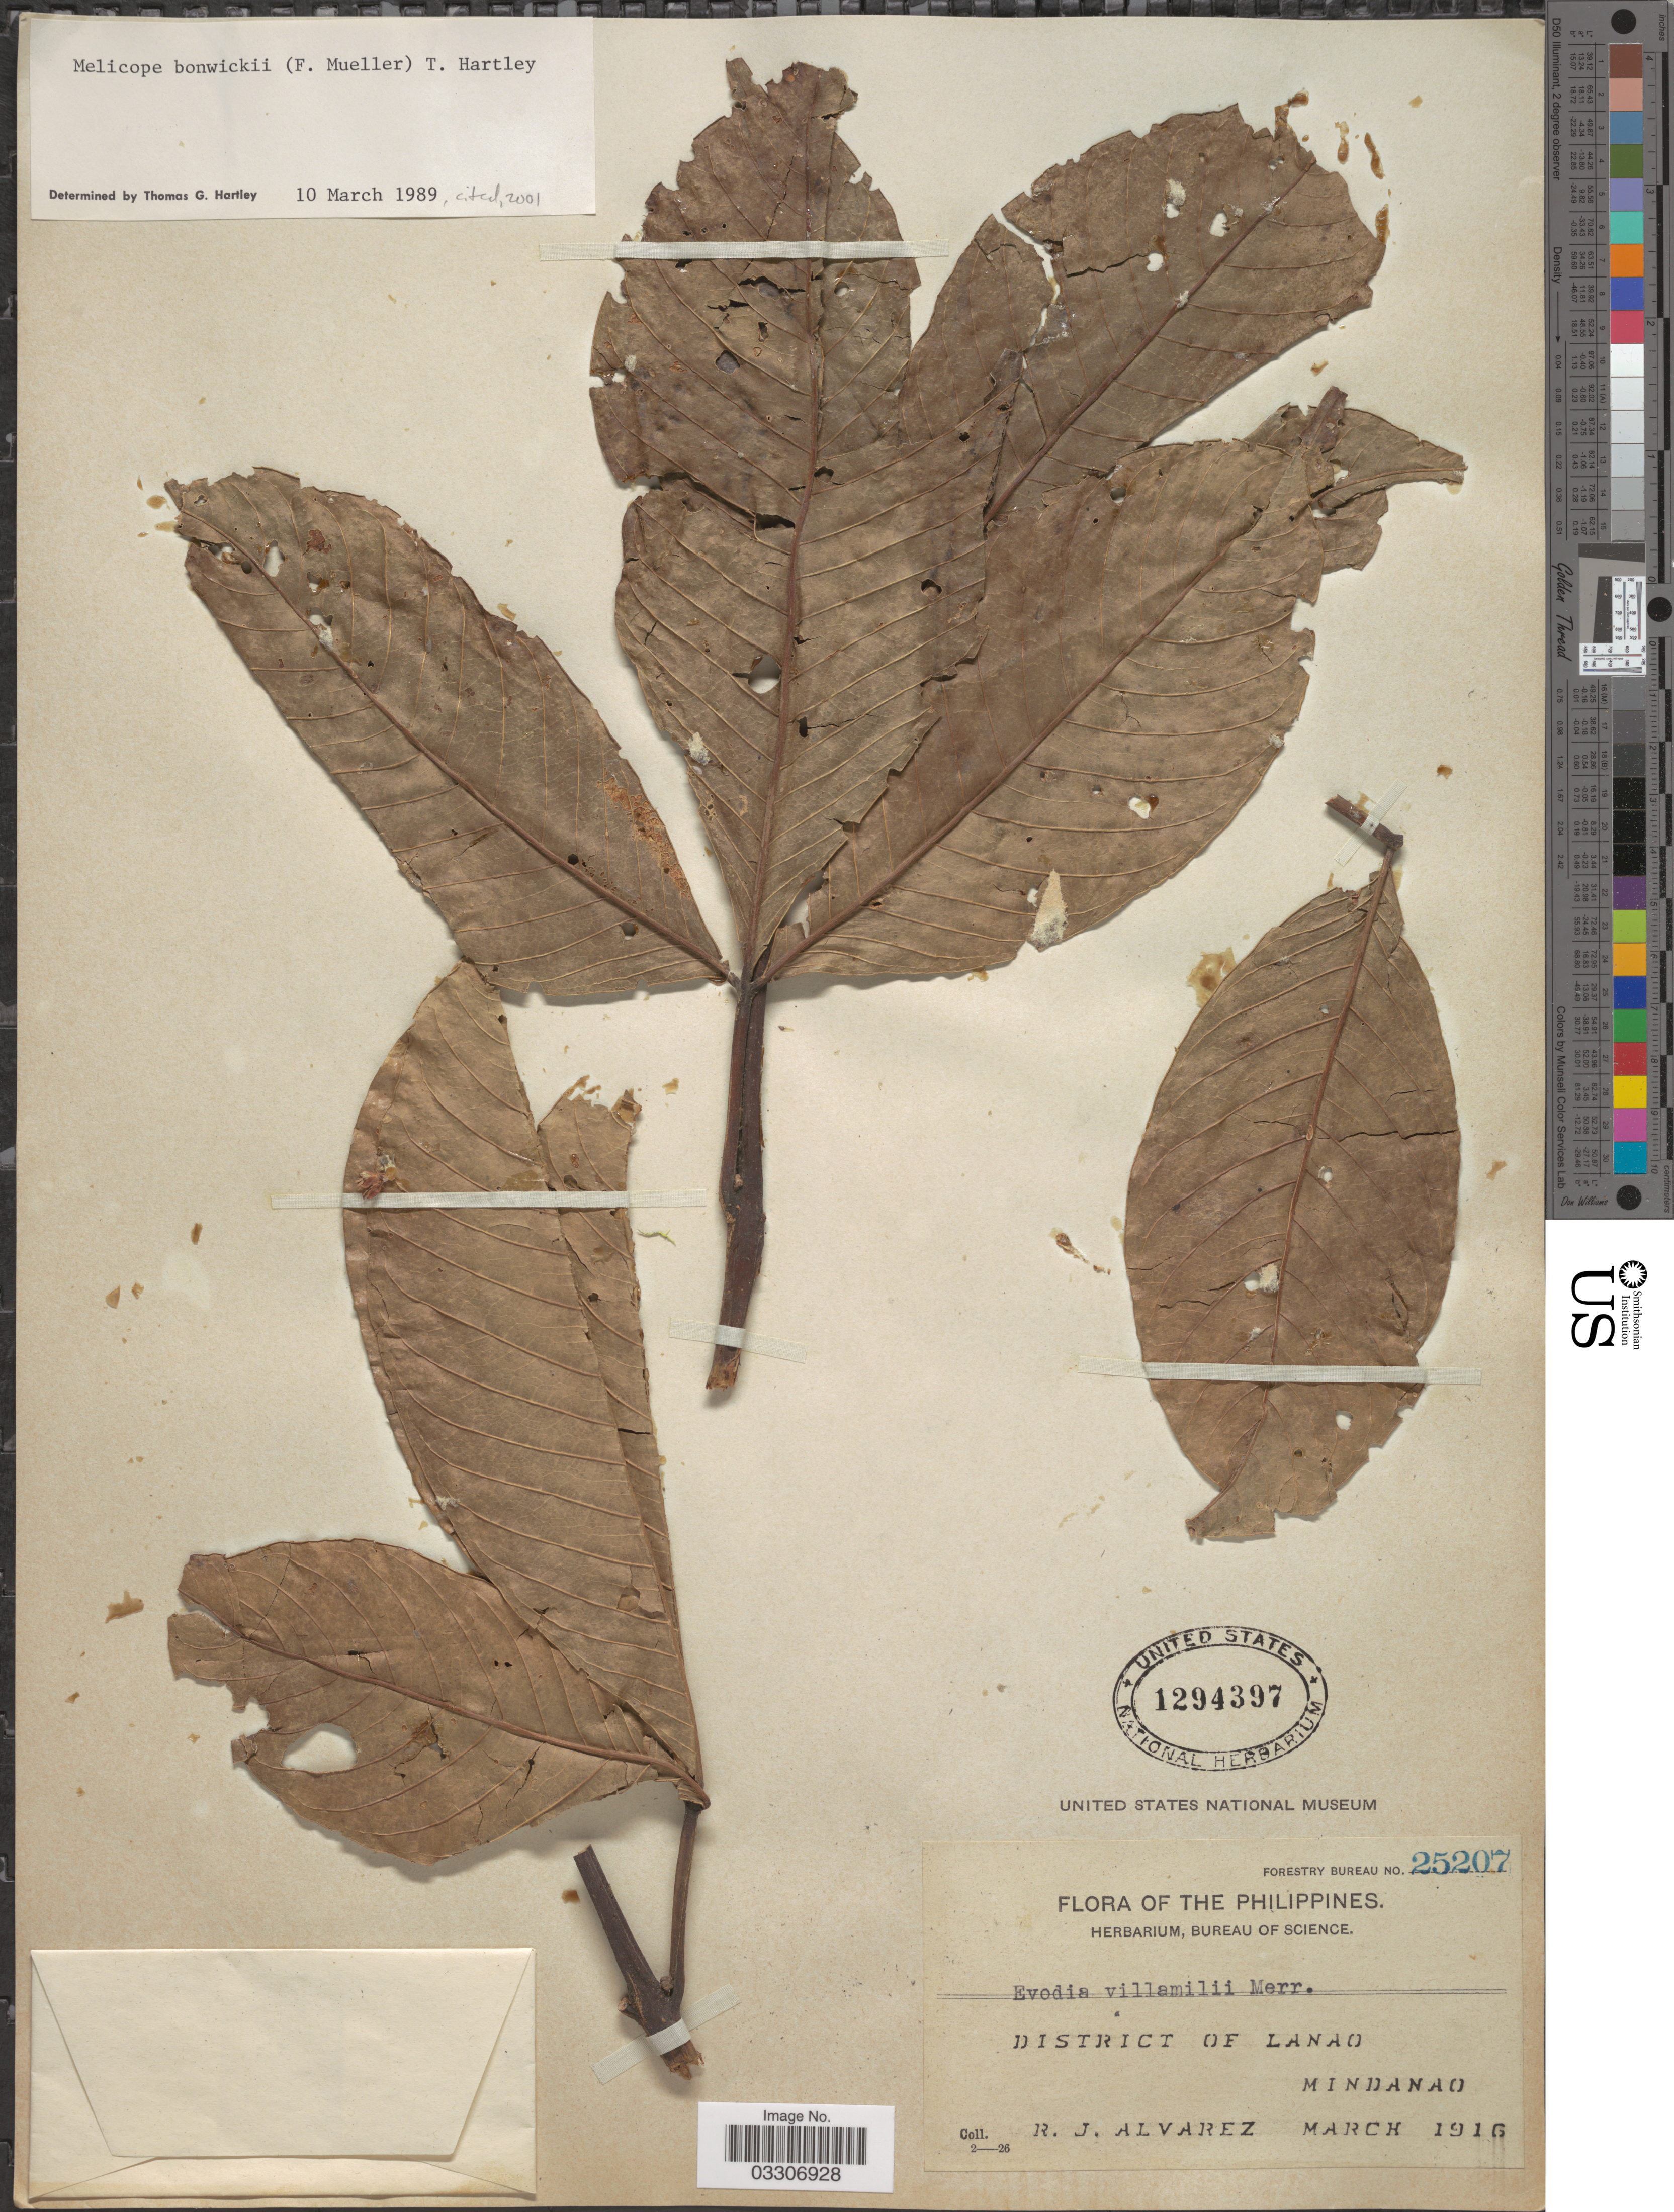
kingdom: Plantae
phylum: Tracheophyta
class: Magnoliopsida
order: Sapindales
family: Rutaceae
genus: Melicope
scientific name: Melicope bonwickii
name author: (F. Muell.) T.G. Hartley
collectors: R. Alvarez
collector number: Forestry Bureau 25207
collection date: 1916-03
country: Philippines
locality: District of Lanao, Mindanao.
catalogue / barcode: US 1294397